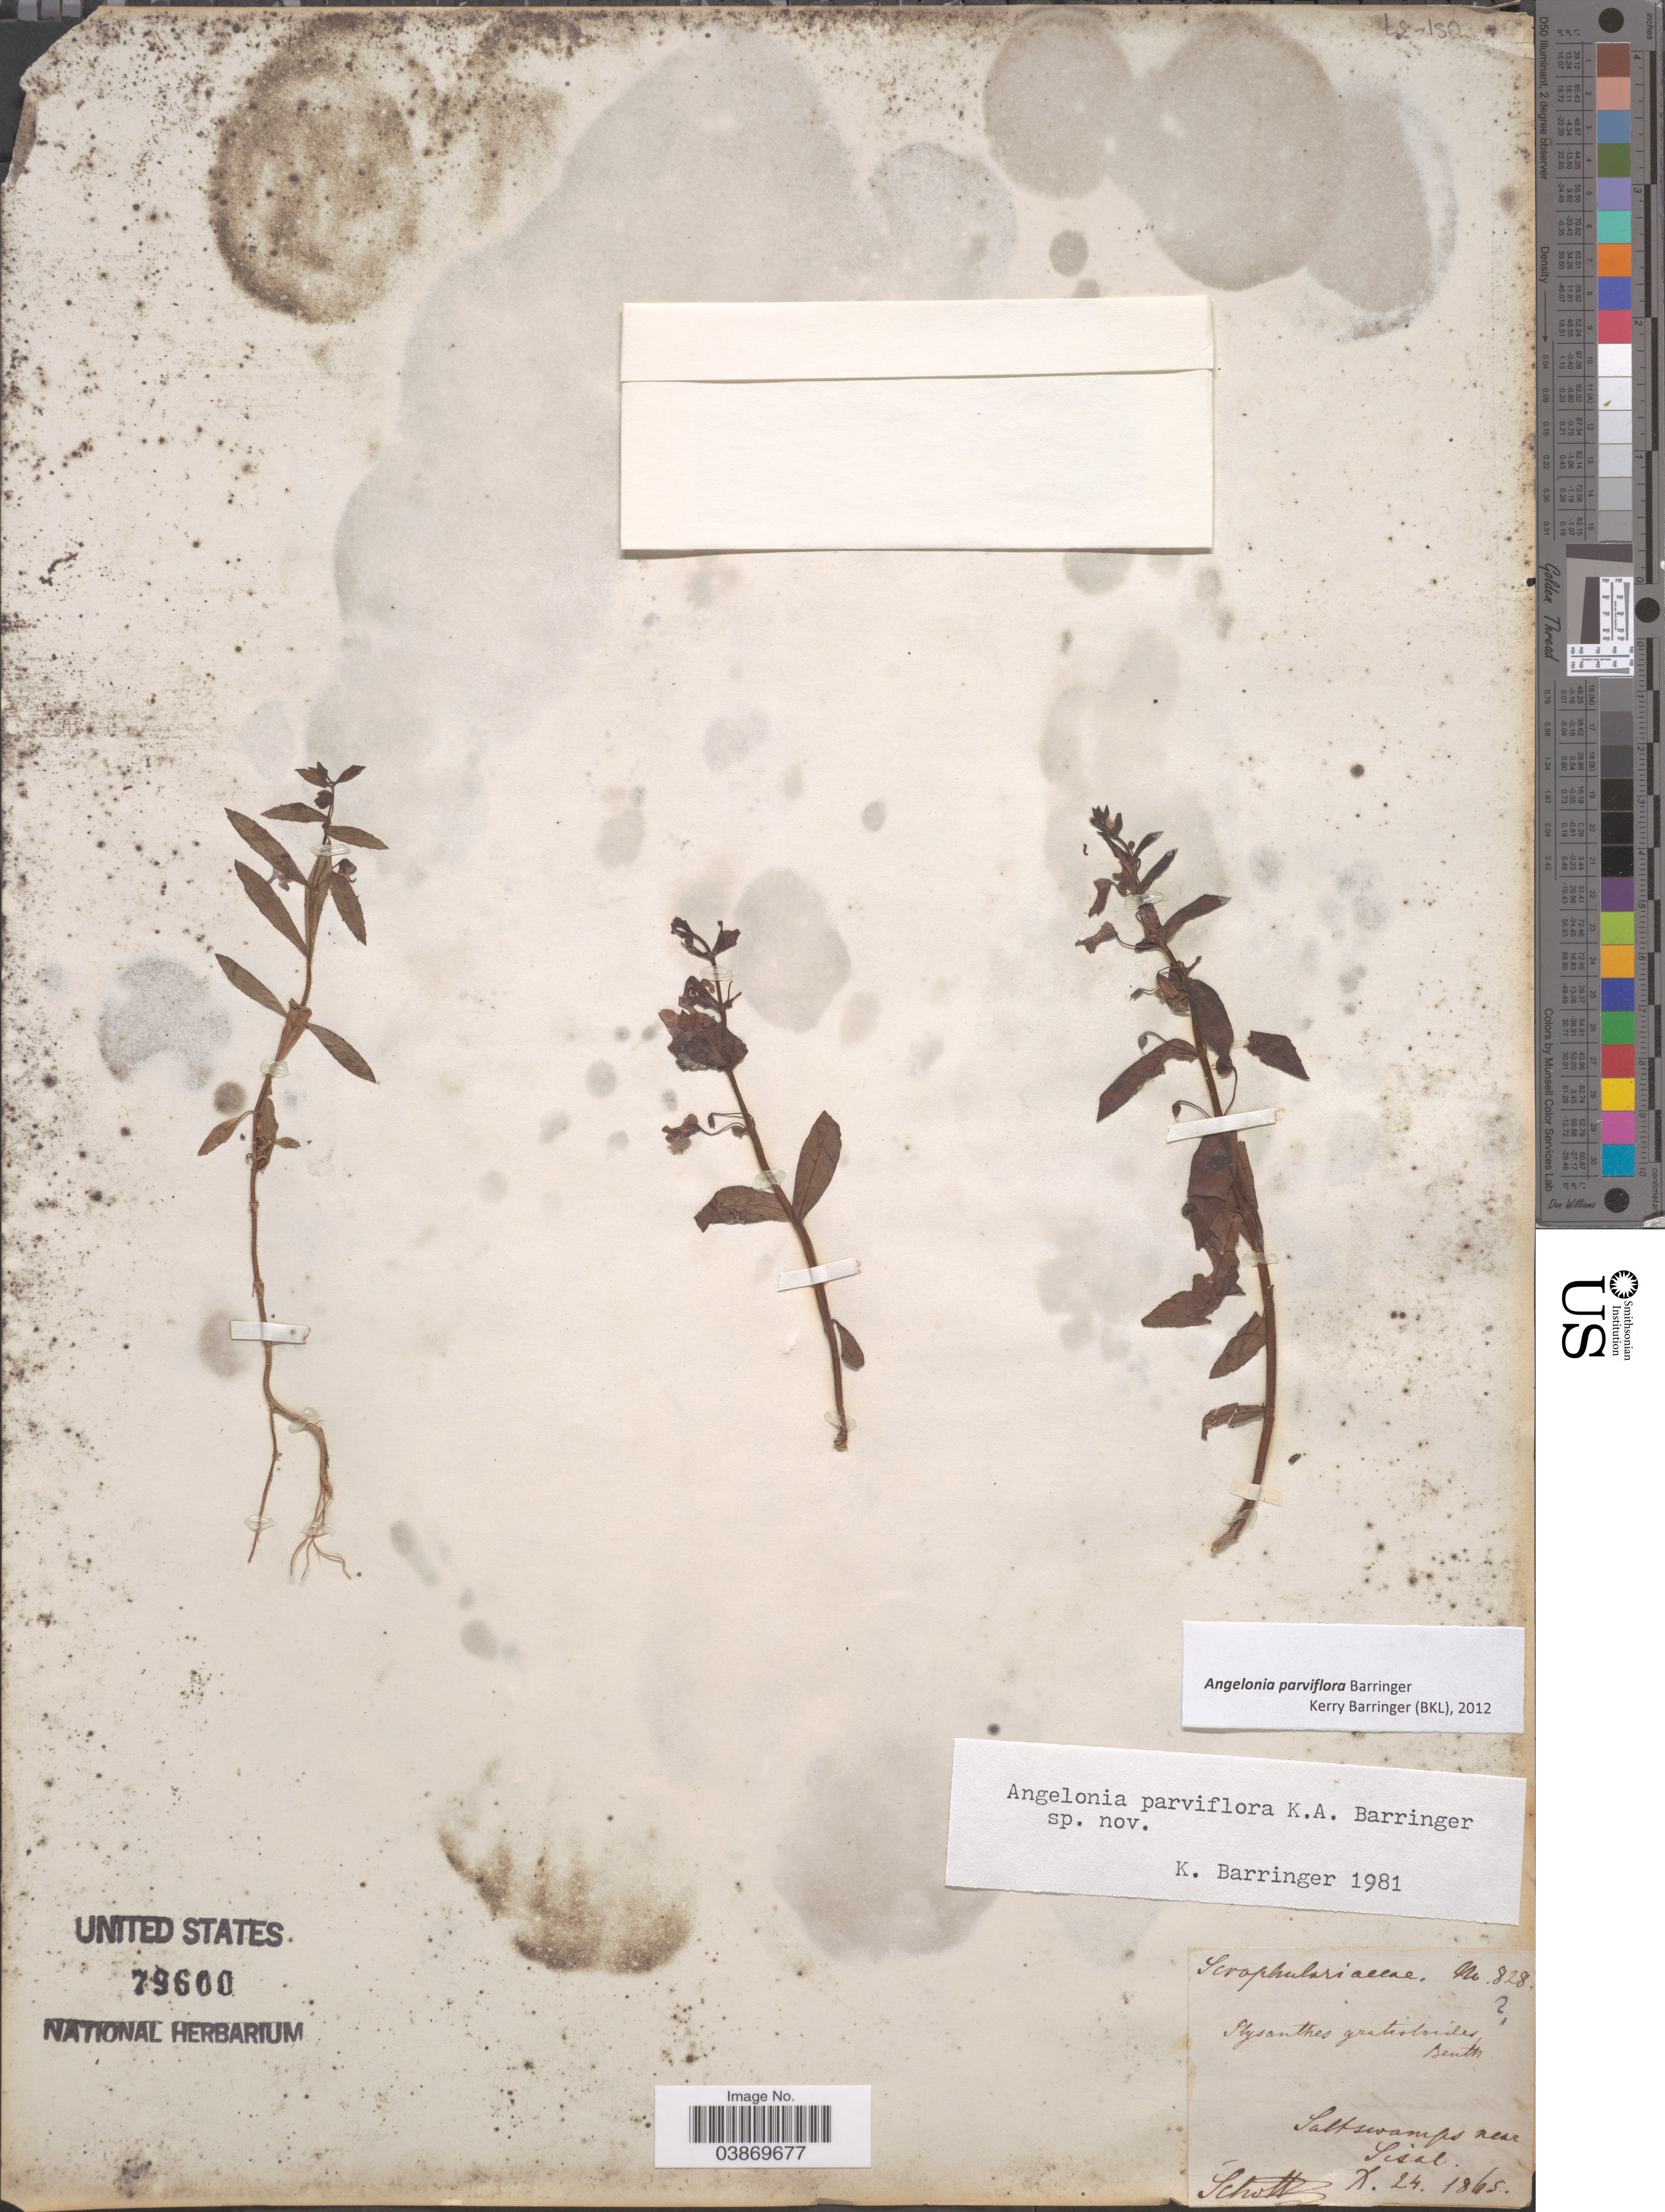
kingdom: Plantae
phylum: Tracheophyta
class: Magnoliopsida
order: Lamiales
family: Plantaginaceae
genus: Angelonia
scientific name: Angelonia parviflora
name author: Barringer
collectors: Schott, --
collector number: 828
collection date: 1865-10-24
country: Mexico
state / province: Yucatán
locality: Near Sisal.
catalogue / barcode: US 79600